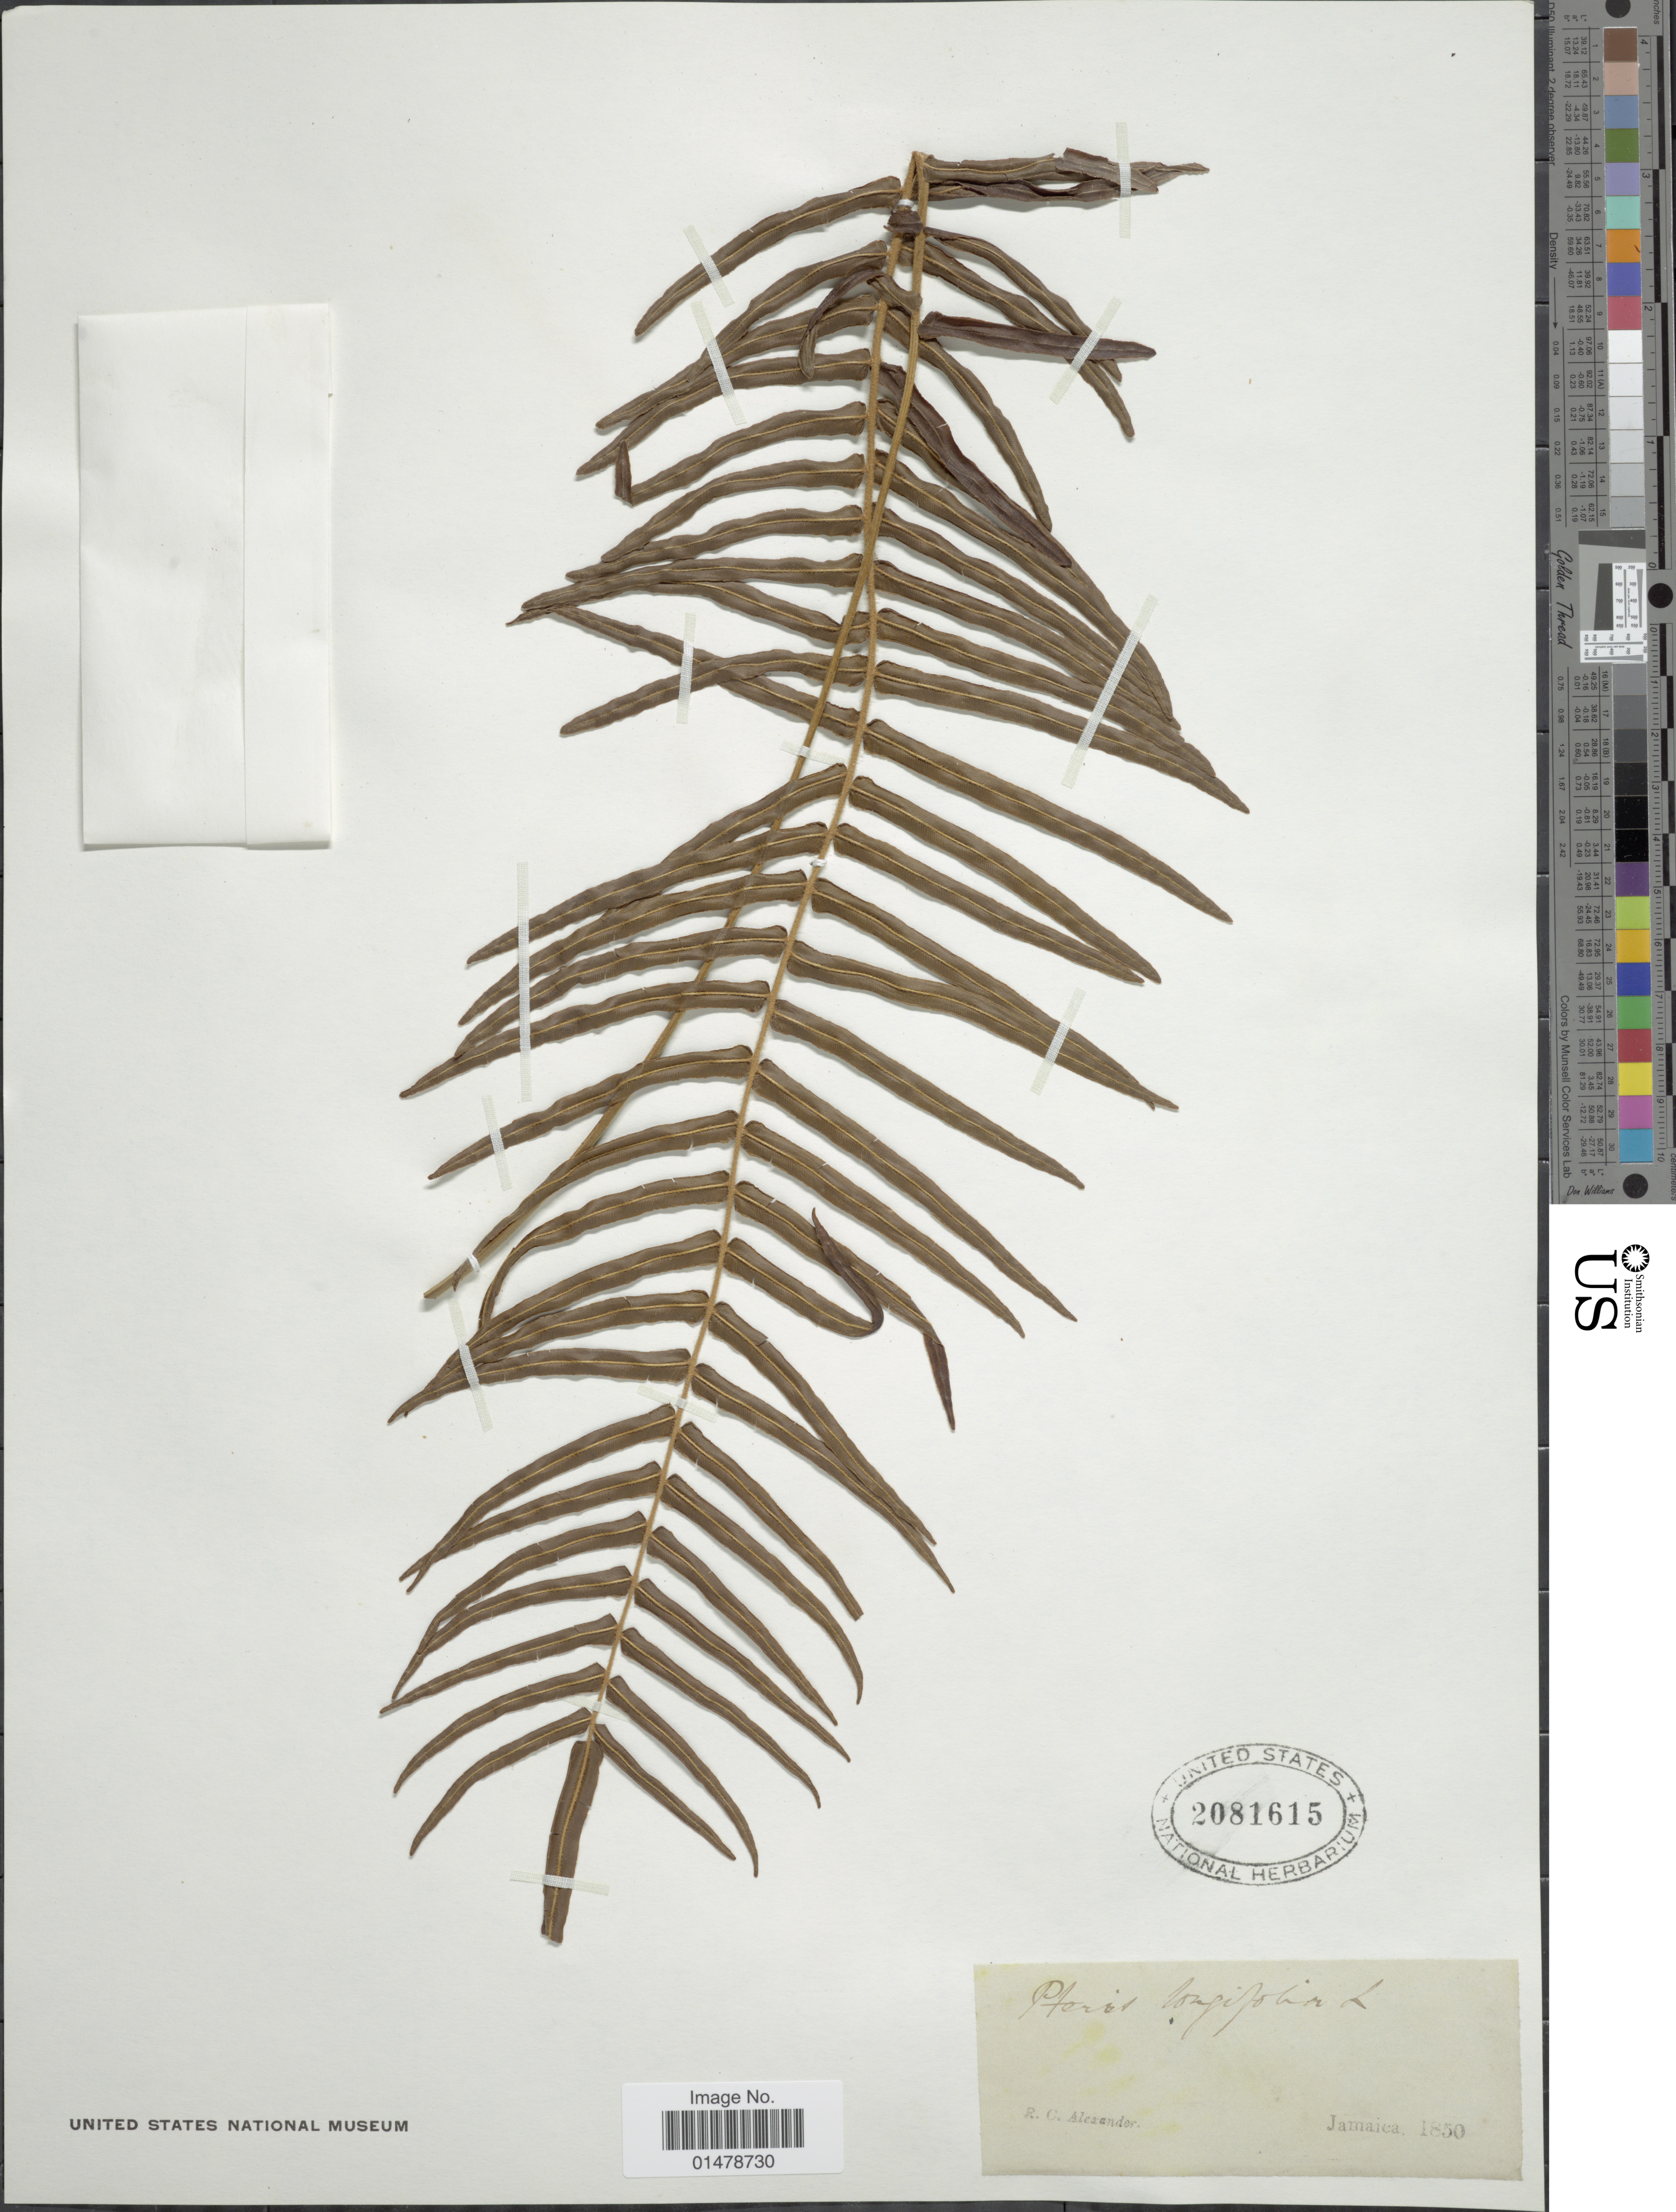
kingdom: Plantae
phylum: Tracheophyta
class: Polypodiopsida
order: Polypodiales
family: Pteridaceae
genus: Pteris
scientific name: Pteris longifolia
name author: L.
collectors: R. C. Alexander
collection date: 1850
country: Jamaica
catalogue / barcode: US 2081615